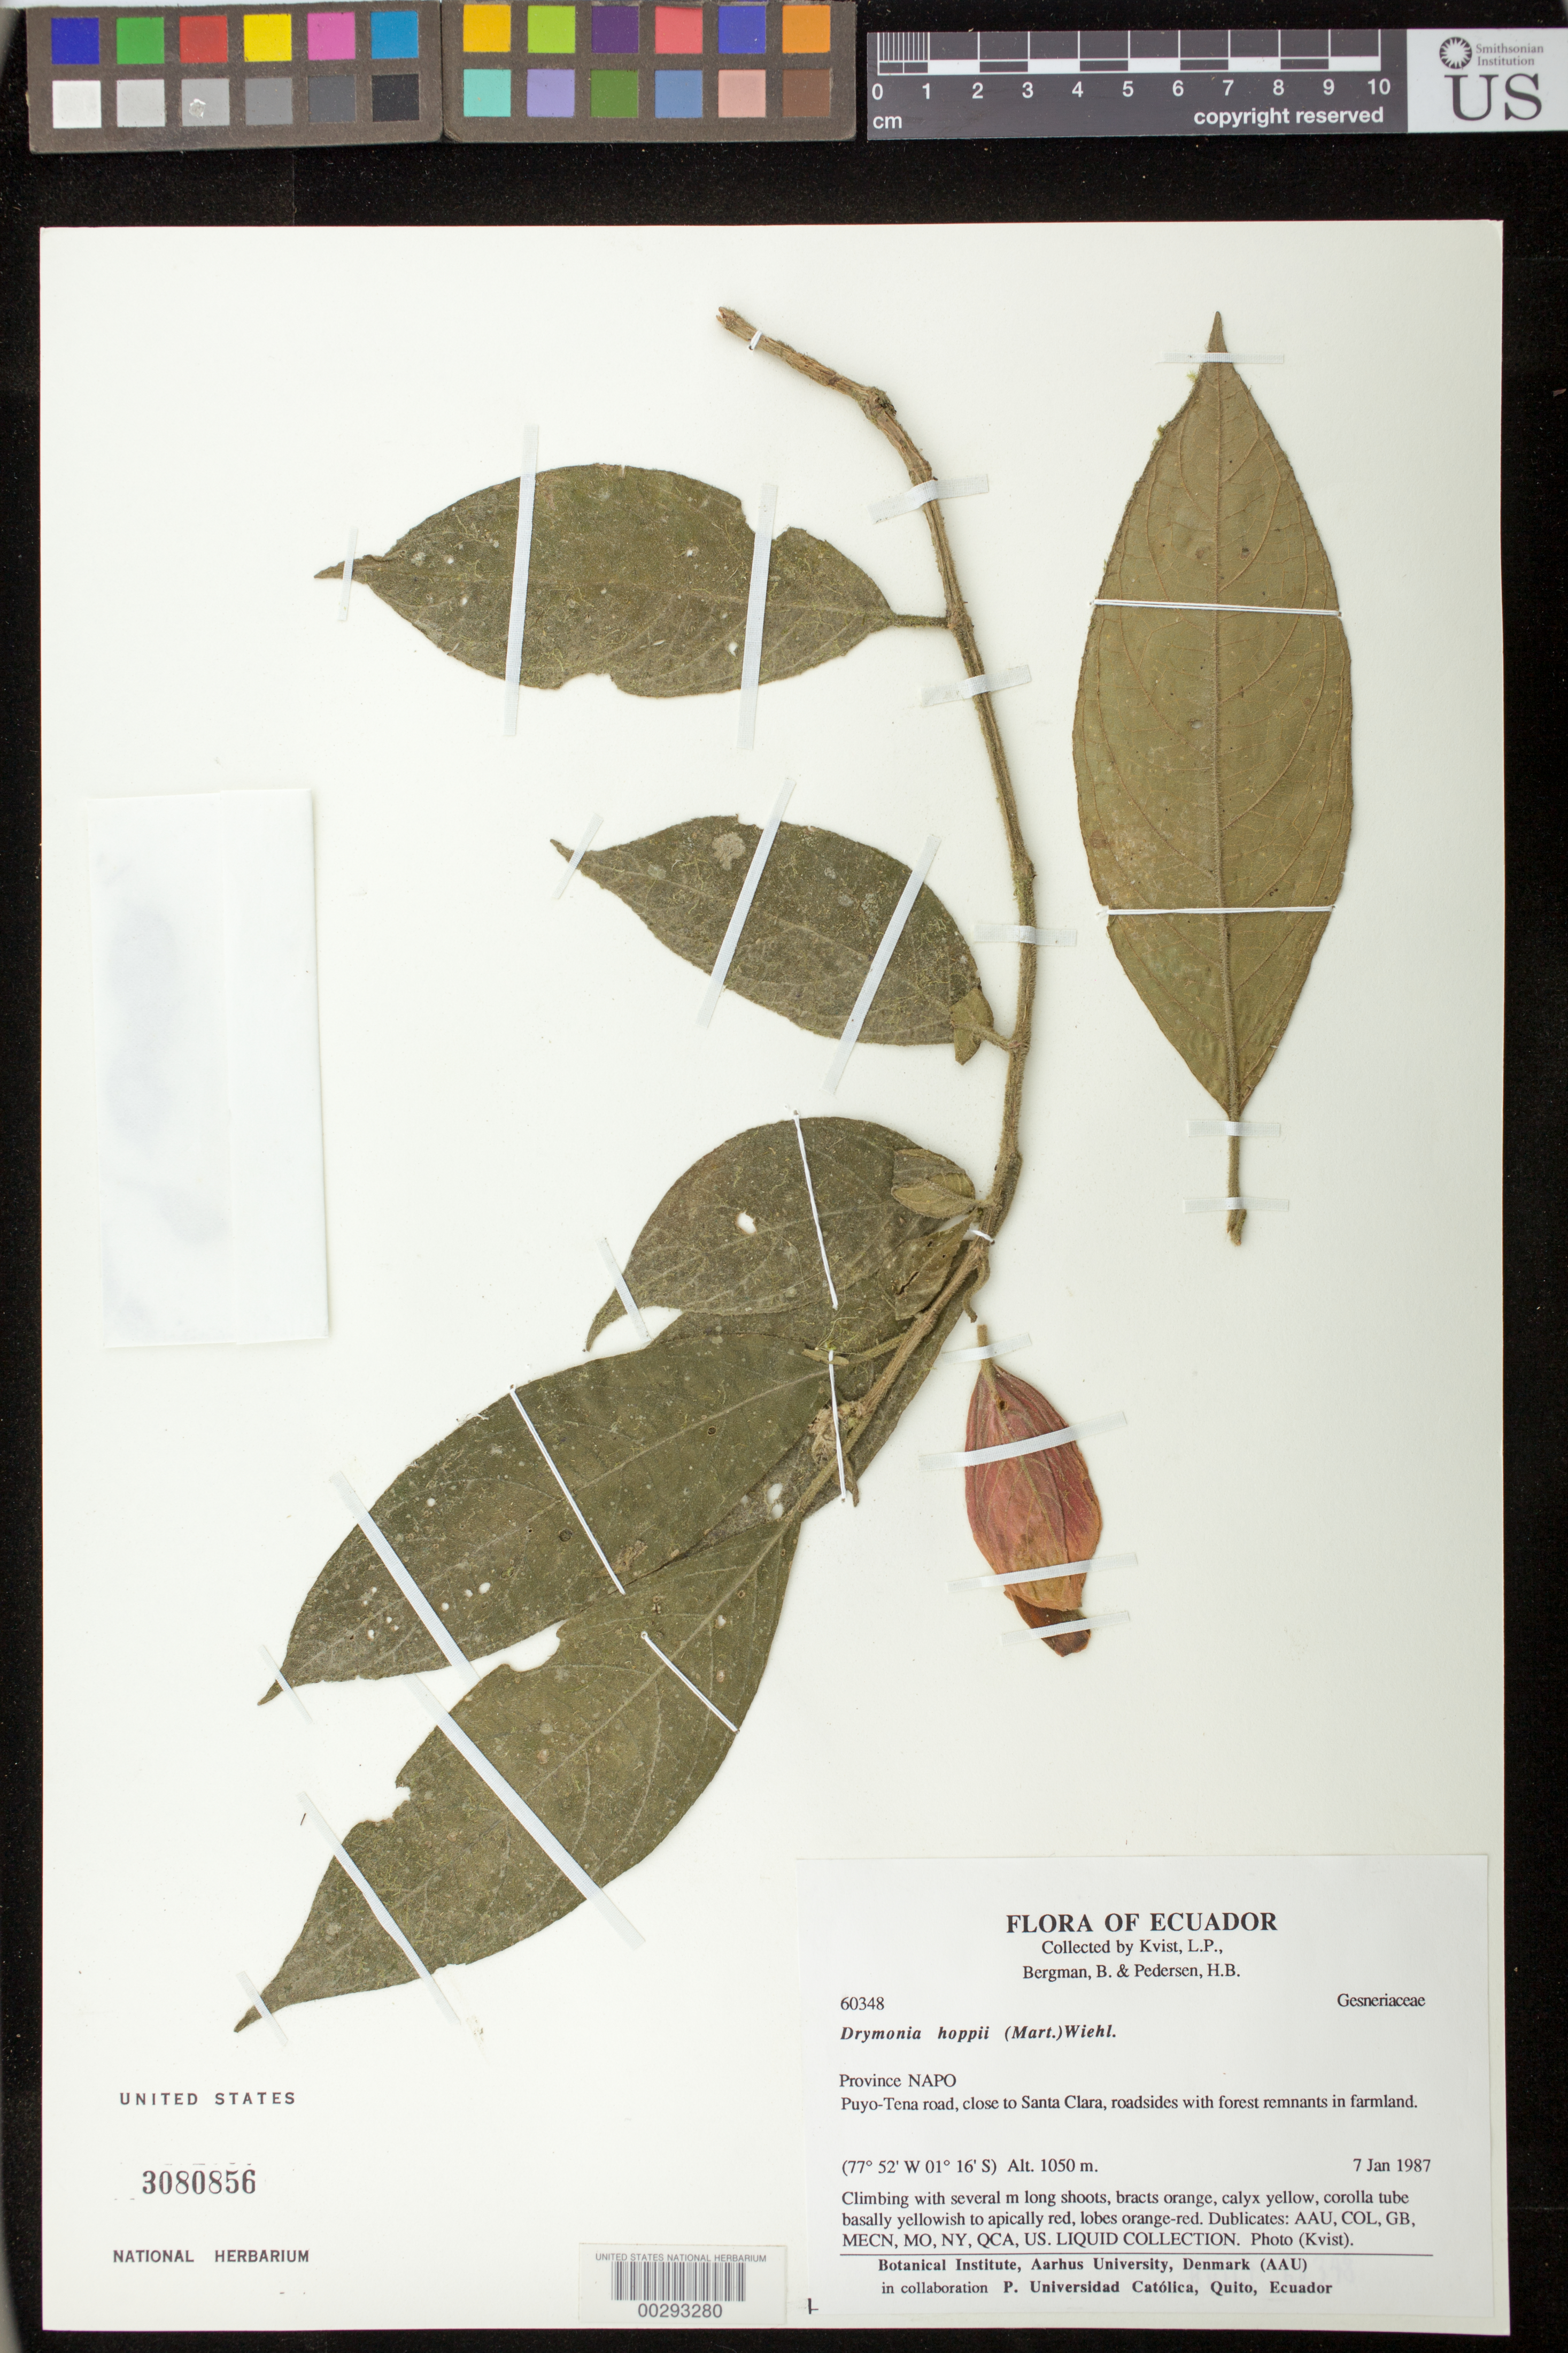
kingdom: Plantae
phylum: Tracheophyta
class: Magnoliopsida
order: Lamiales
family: Gesneriaceae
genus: Drymonia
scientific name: Drymonia hoppii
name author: (Mansf.) Wiehler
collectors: L. P. Kvist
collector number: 60348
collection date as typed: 07 Jan 1987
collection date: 1987-01-07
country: Ecuador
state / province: Napo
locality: Puyo - Tena road, close to Santa Clara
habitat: Roadside with forest remnants in farmland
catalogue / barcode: US 3080856